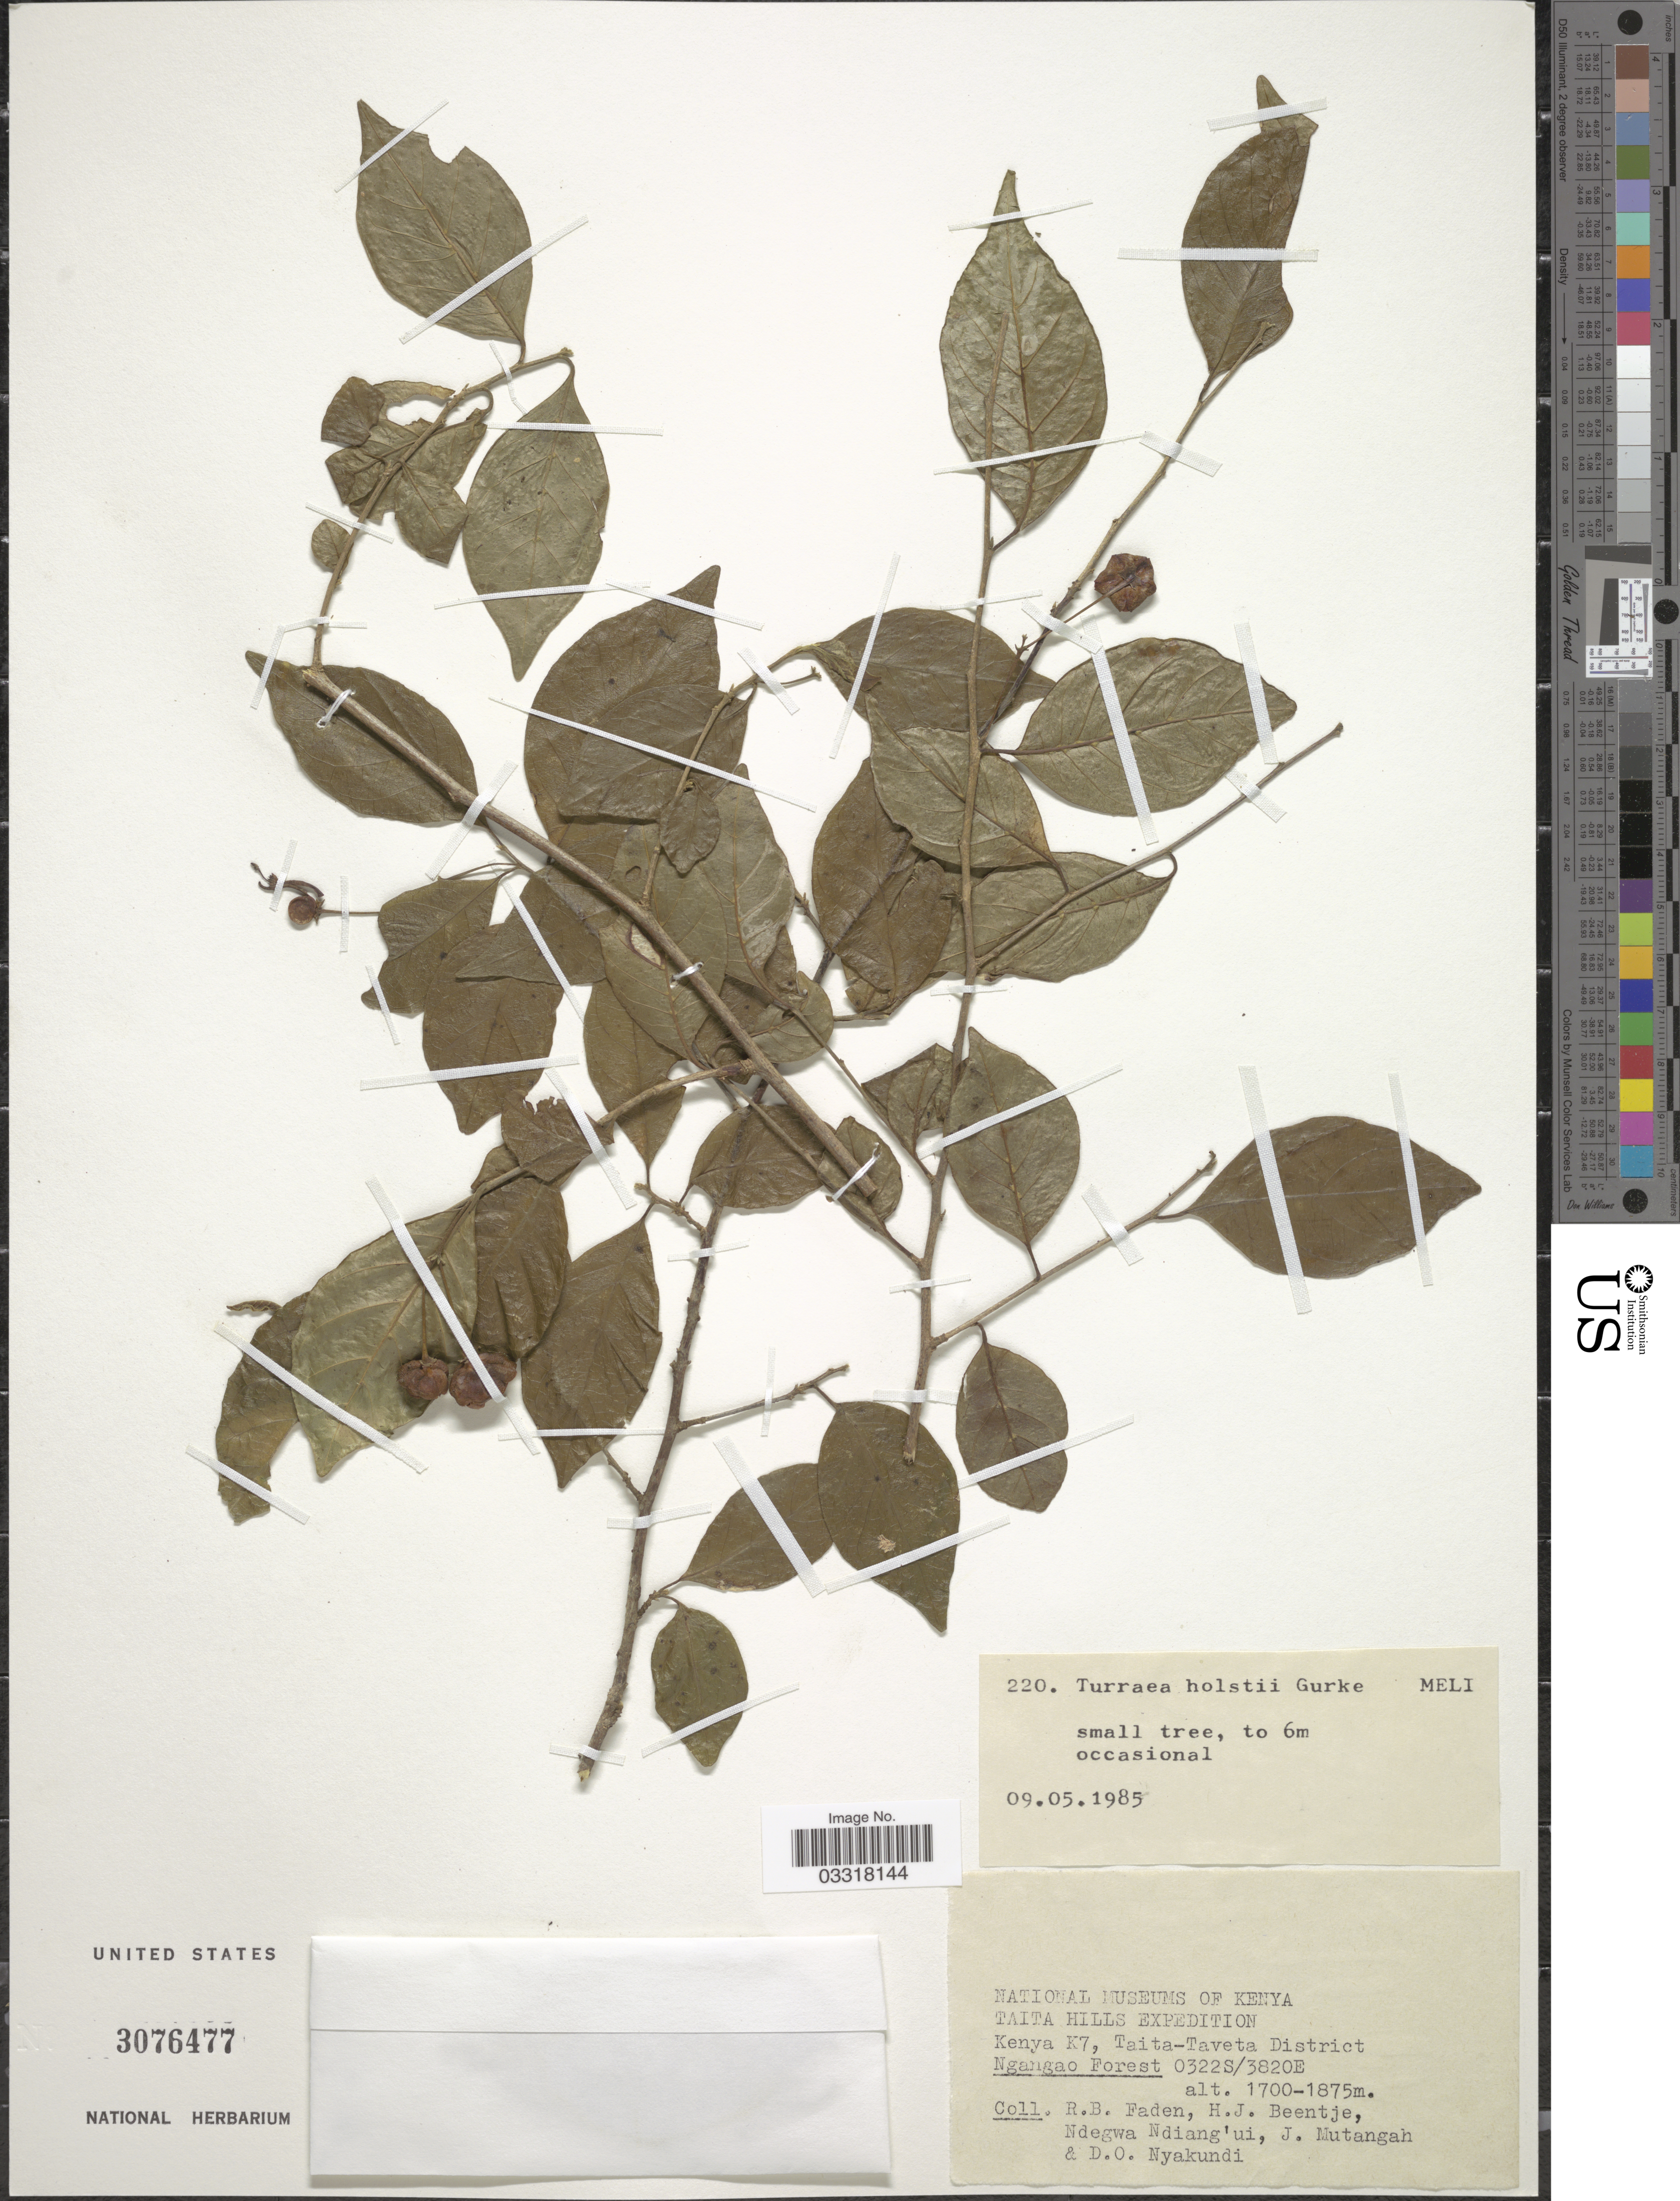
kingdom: Plantae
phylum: Tracheophyta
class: Magnoliopsida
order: Sapindales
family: Meliaceae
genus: Turraea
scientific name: Turraea holstii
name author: Gürke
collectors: R. B. Faden, H. J. Beentje, Ndegwa Ndiang'ui, J. Mutangah & D. Nyakundi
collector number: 220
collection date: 1985-05-09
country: Kenya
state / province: Taita Taveta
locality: Taita Hills. K7, Taita-Taveta District Ngangao Forest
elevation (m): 1700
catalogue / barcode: US 3076477